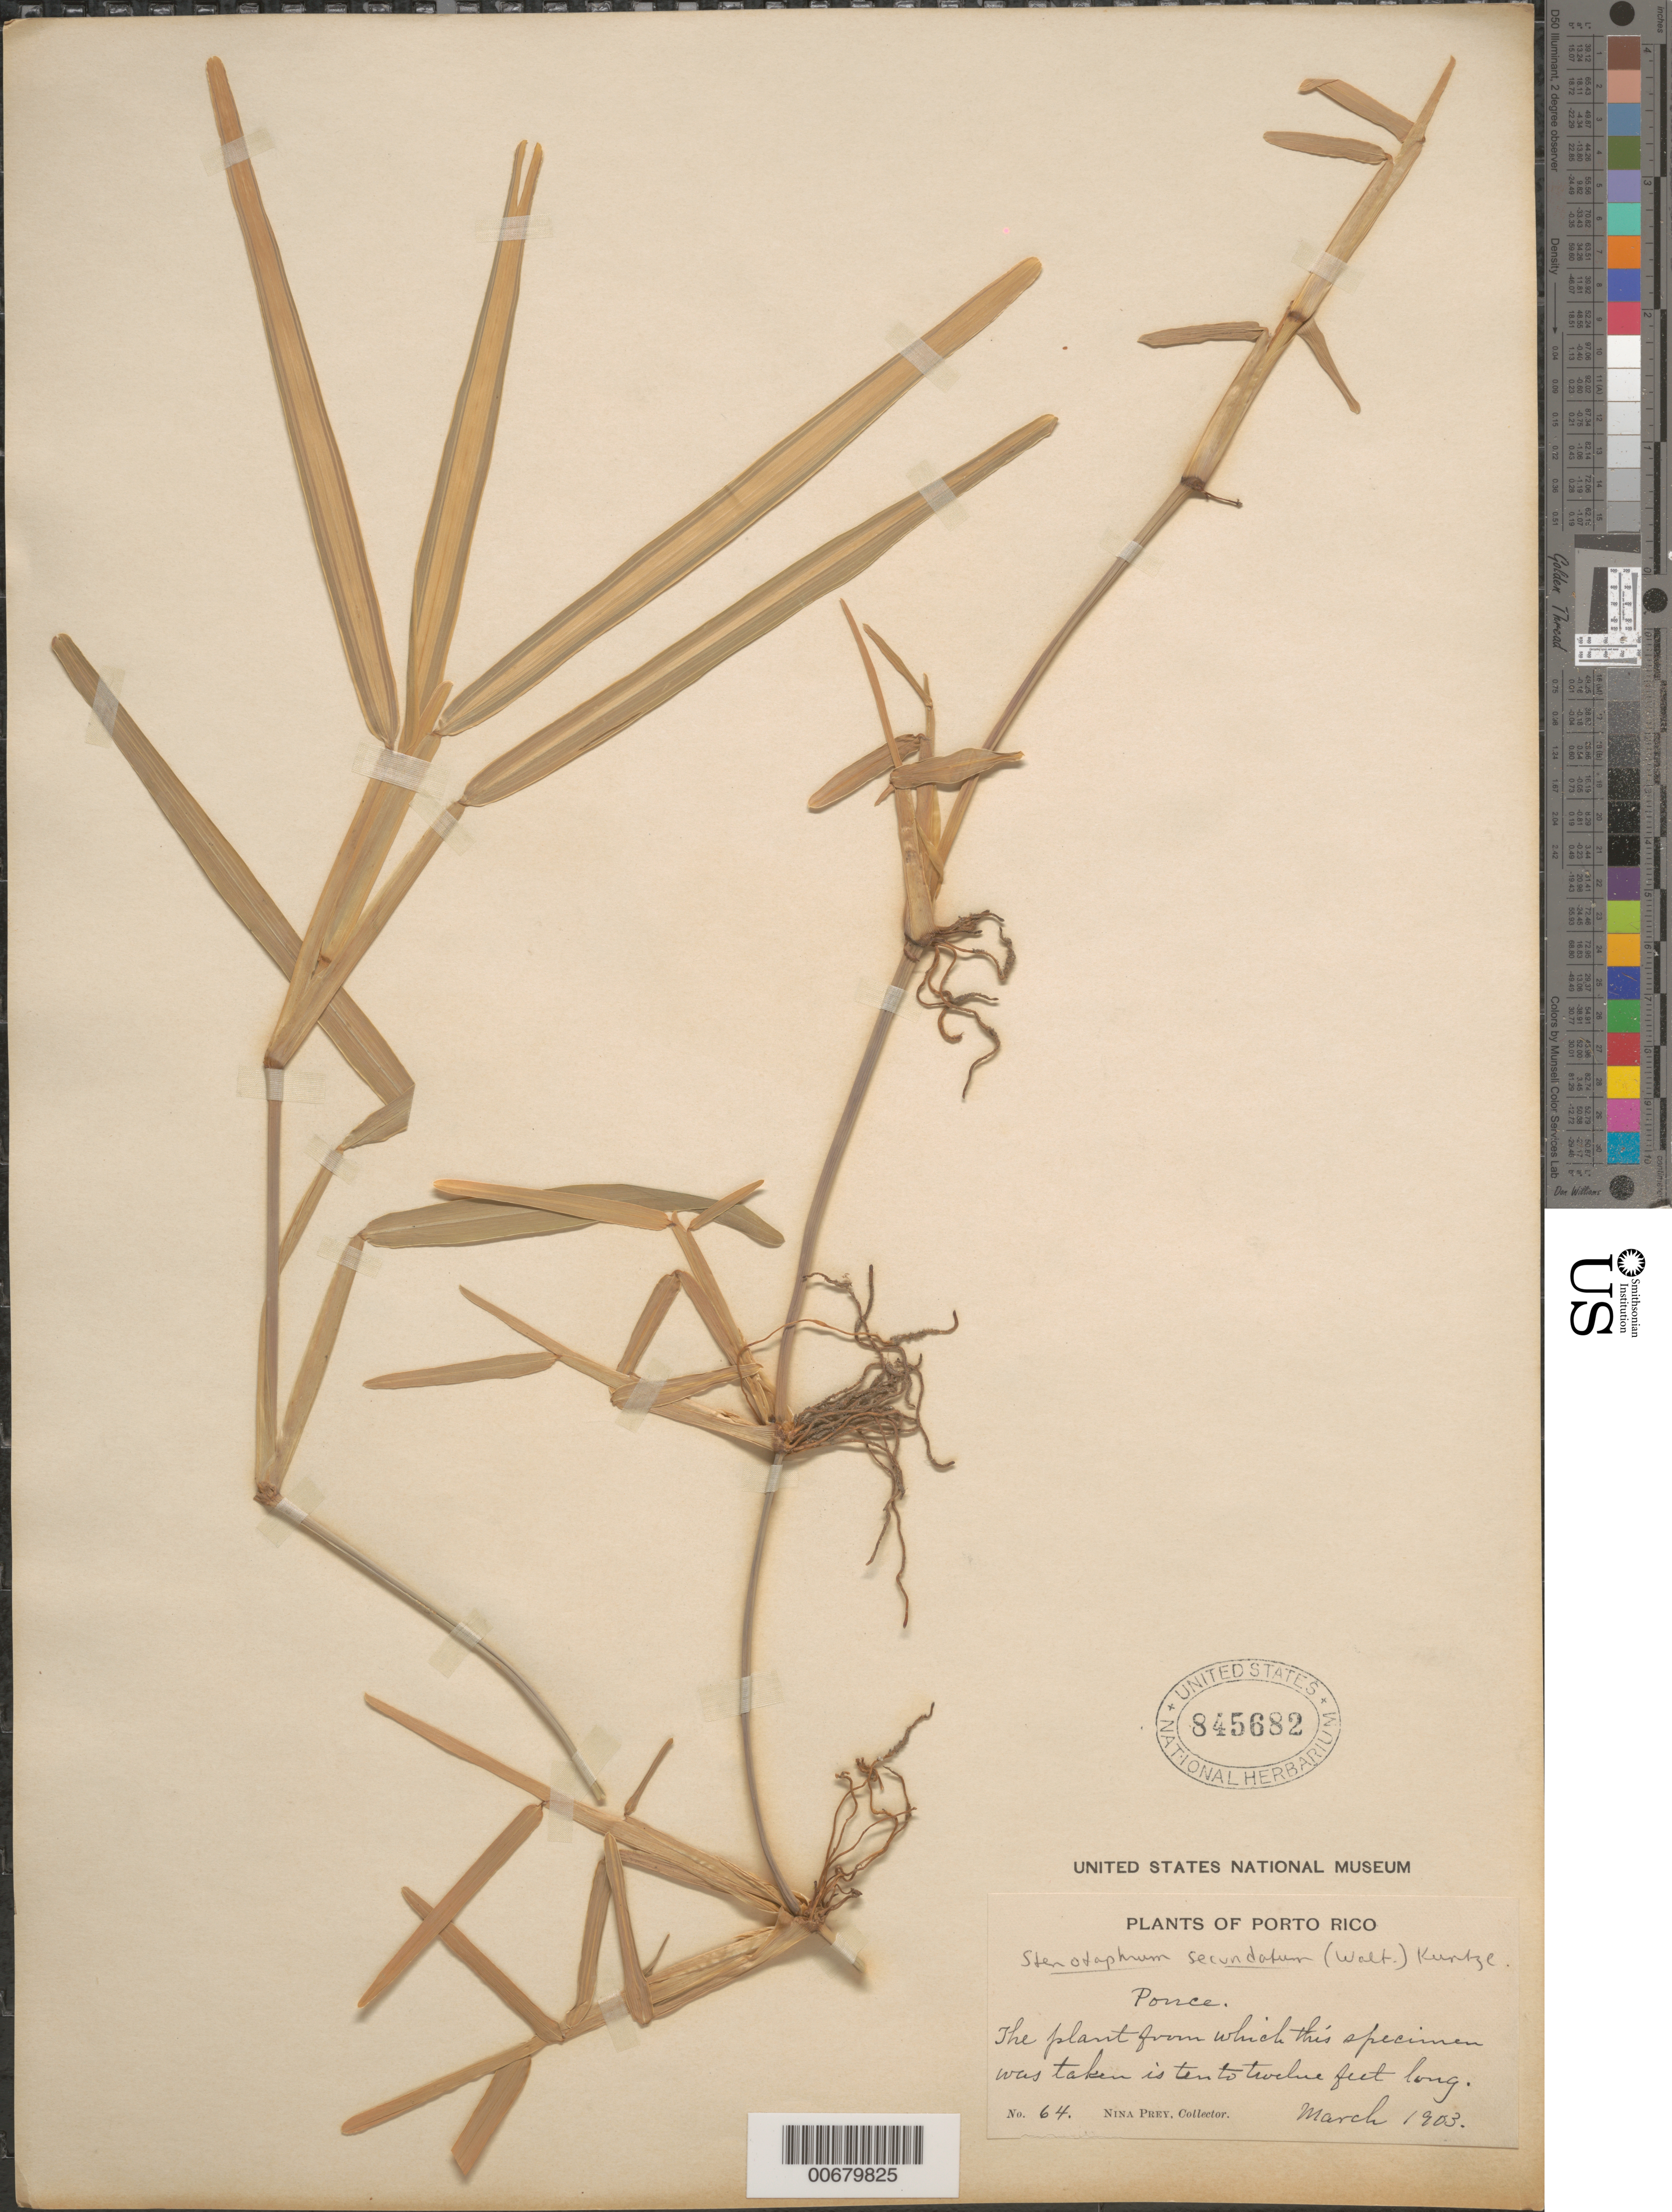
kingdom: Plantae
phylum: Tracheophyta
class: Liliopsida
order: Poales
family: Poaceae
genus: Stenotaphrum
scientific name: Stenotaphrum secundatum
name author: (Walter) Kuntze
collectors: N. Prey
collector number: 64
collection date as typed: Mar 1903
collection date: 1903-03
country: Puerto Rico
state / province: Ponce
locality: Ponce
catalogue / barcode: US 845682